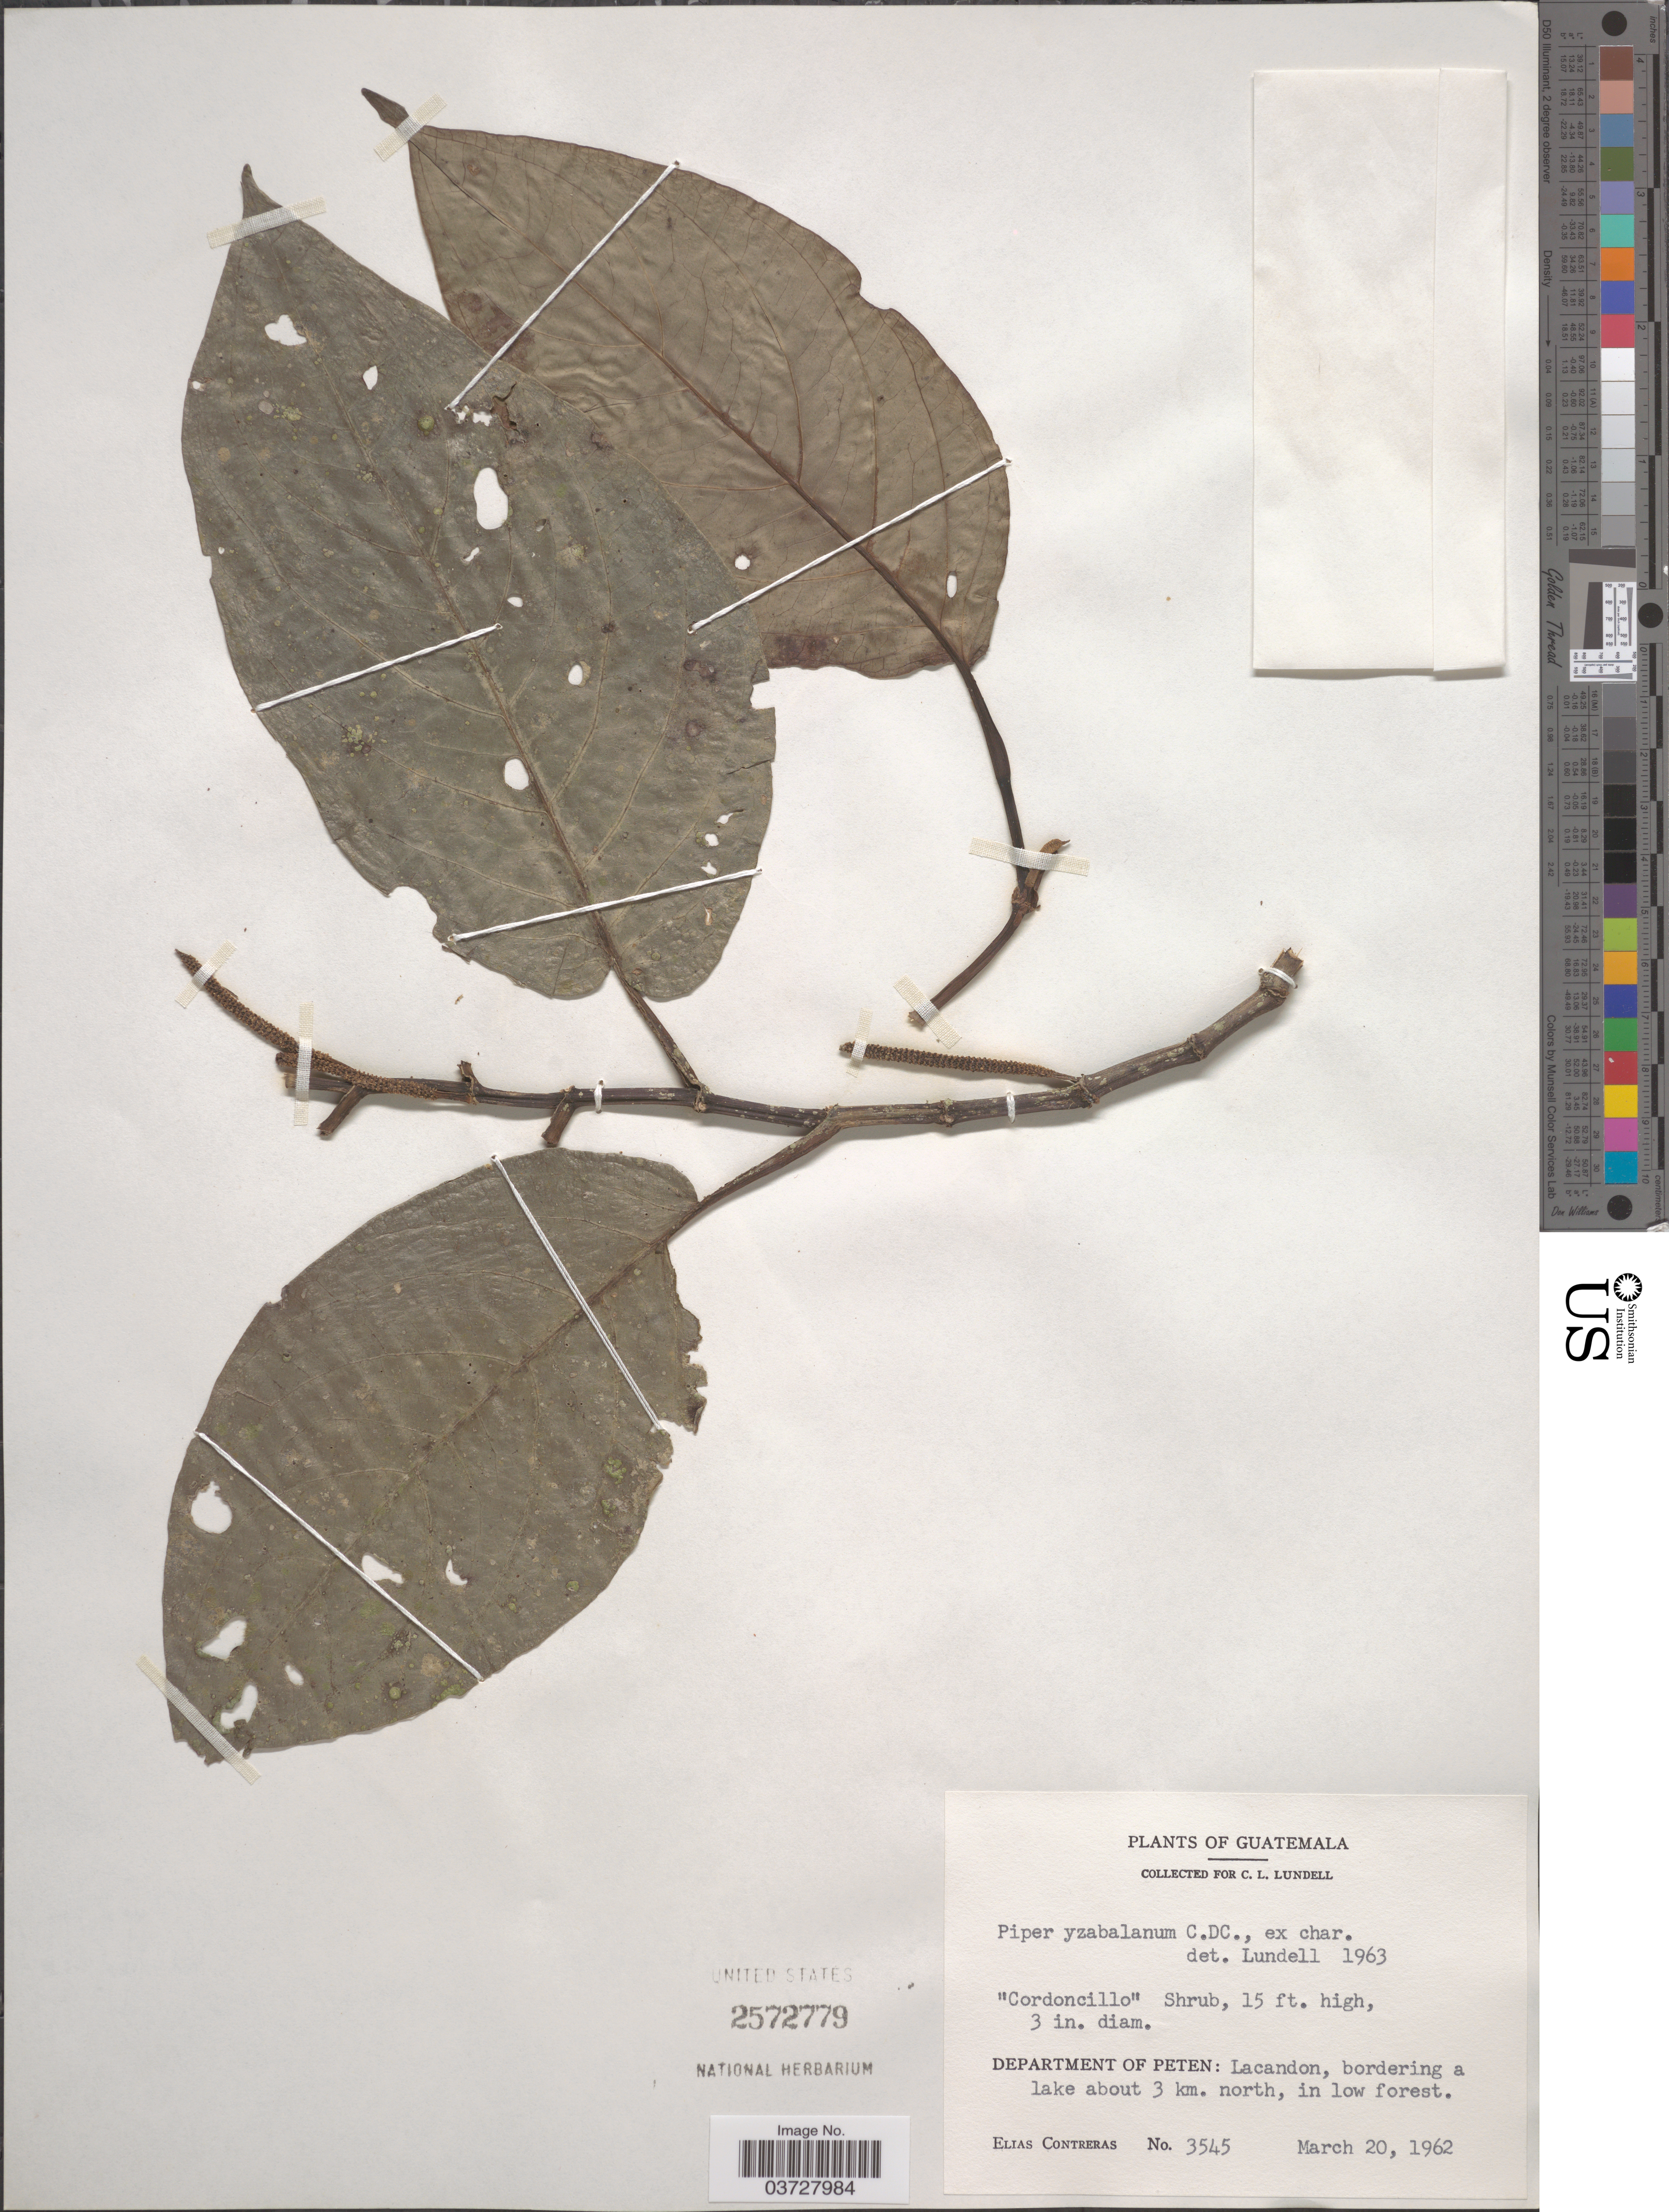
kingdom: Plantae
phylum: Tracheophyta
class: Magnoliopsida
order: Piperales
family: Piperaceae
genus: Piper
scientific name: Piper yzabalanum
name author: C. DC.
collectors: E. Contreras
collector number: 3545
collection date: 1962-03-20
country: Guatemala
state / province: El Peten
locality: Department of Peten: Lacandon, bordering a lake about 3 km. north.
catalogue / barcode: US 2572779